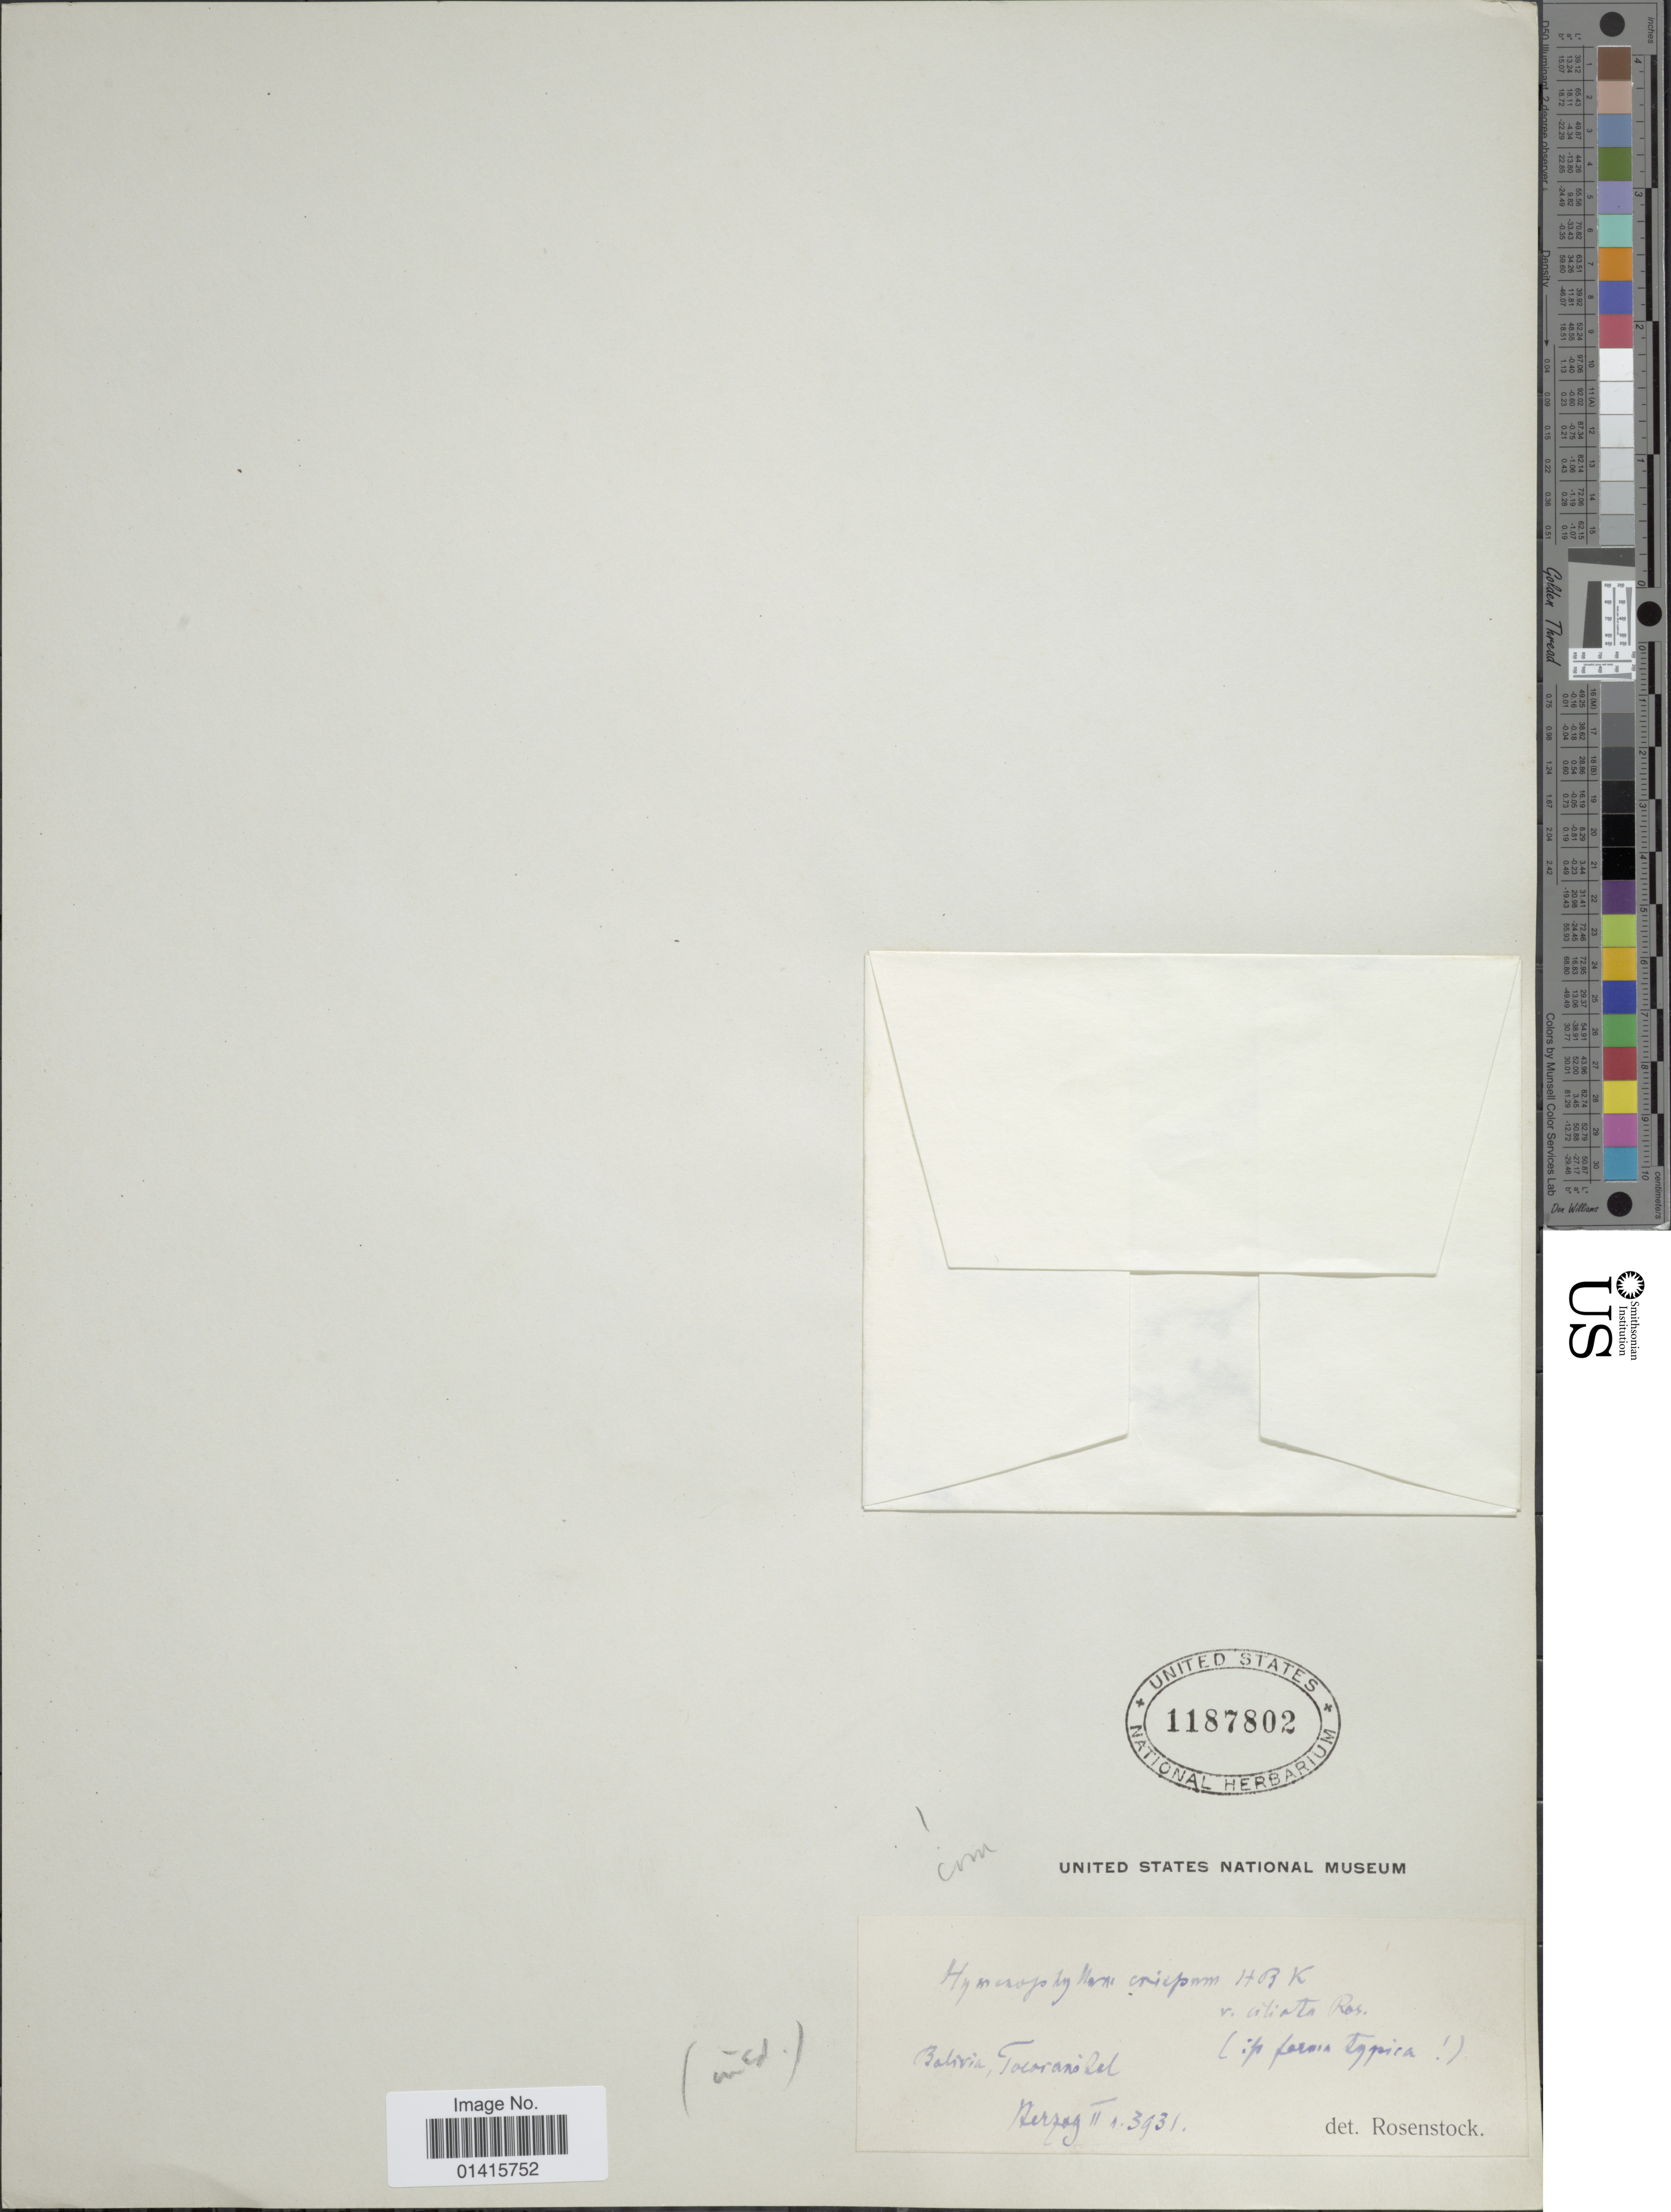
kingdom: Plantae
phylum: Tracheophyta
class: Polypodiopsida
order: Hymenophyllales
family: Hymenophyllaceae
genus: Hymenophyllum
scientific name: Hymenophyllum crispum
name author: Kunth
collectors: -- Herzog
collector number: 3931*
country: Bolivia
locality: Tocoranodet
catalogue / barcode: US 1187802